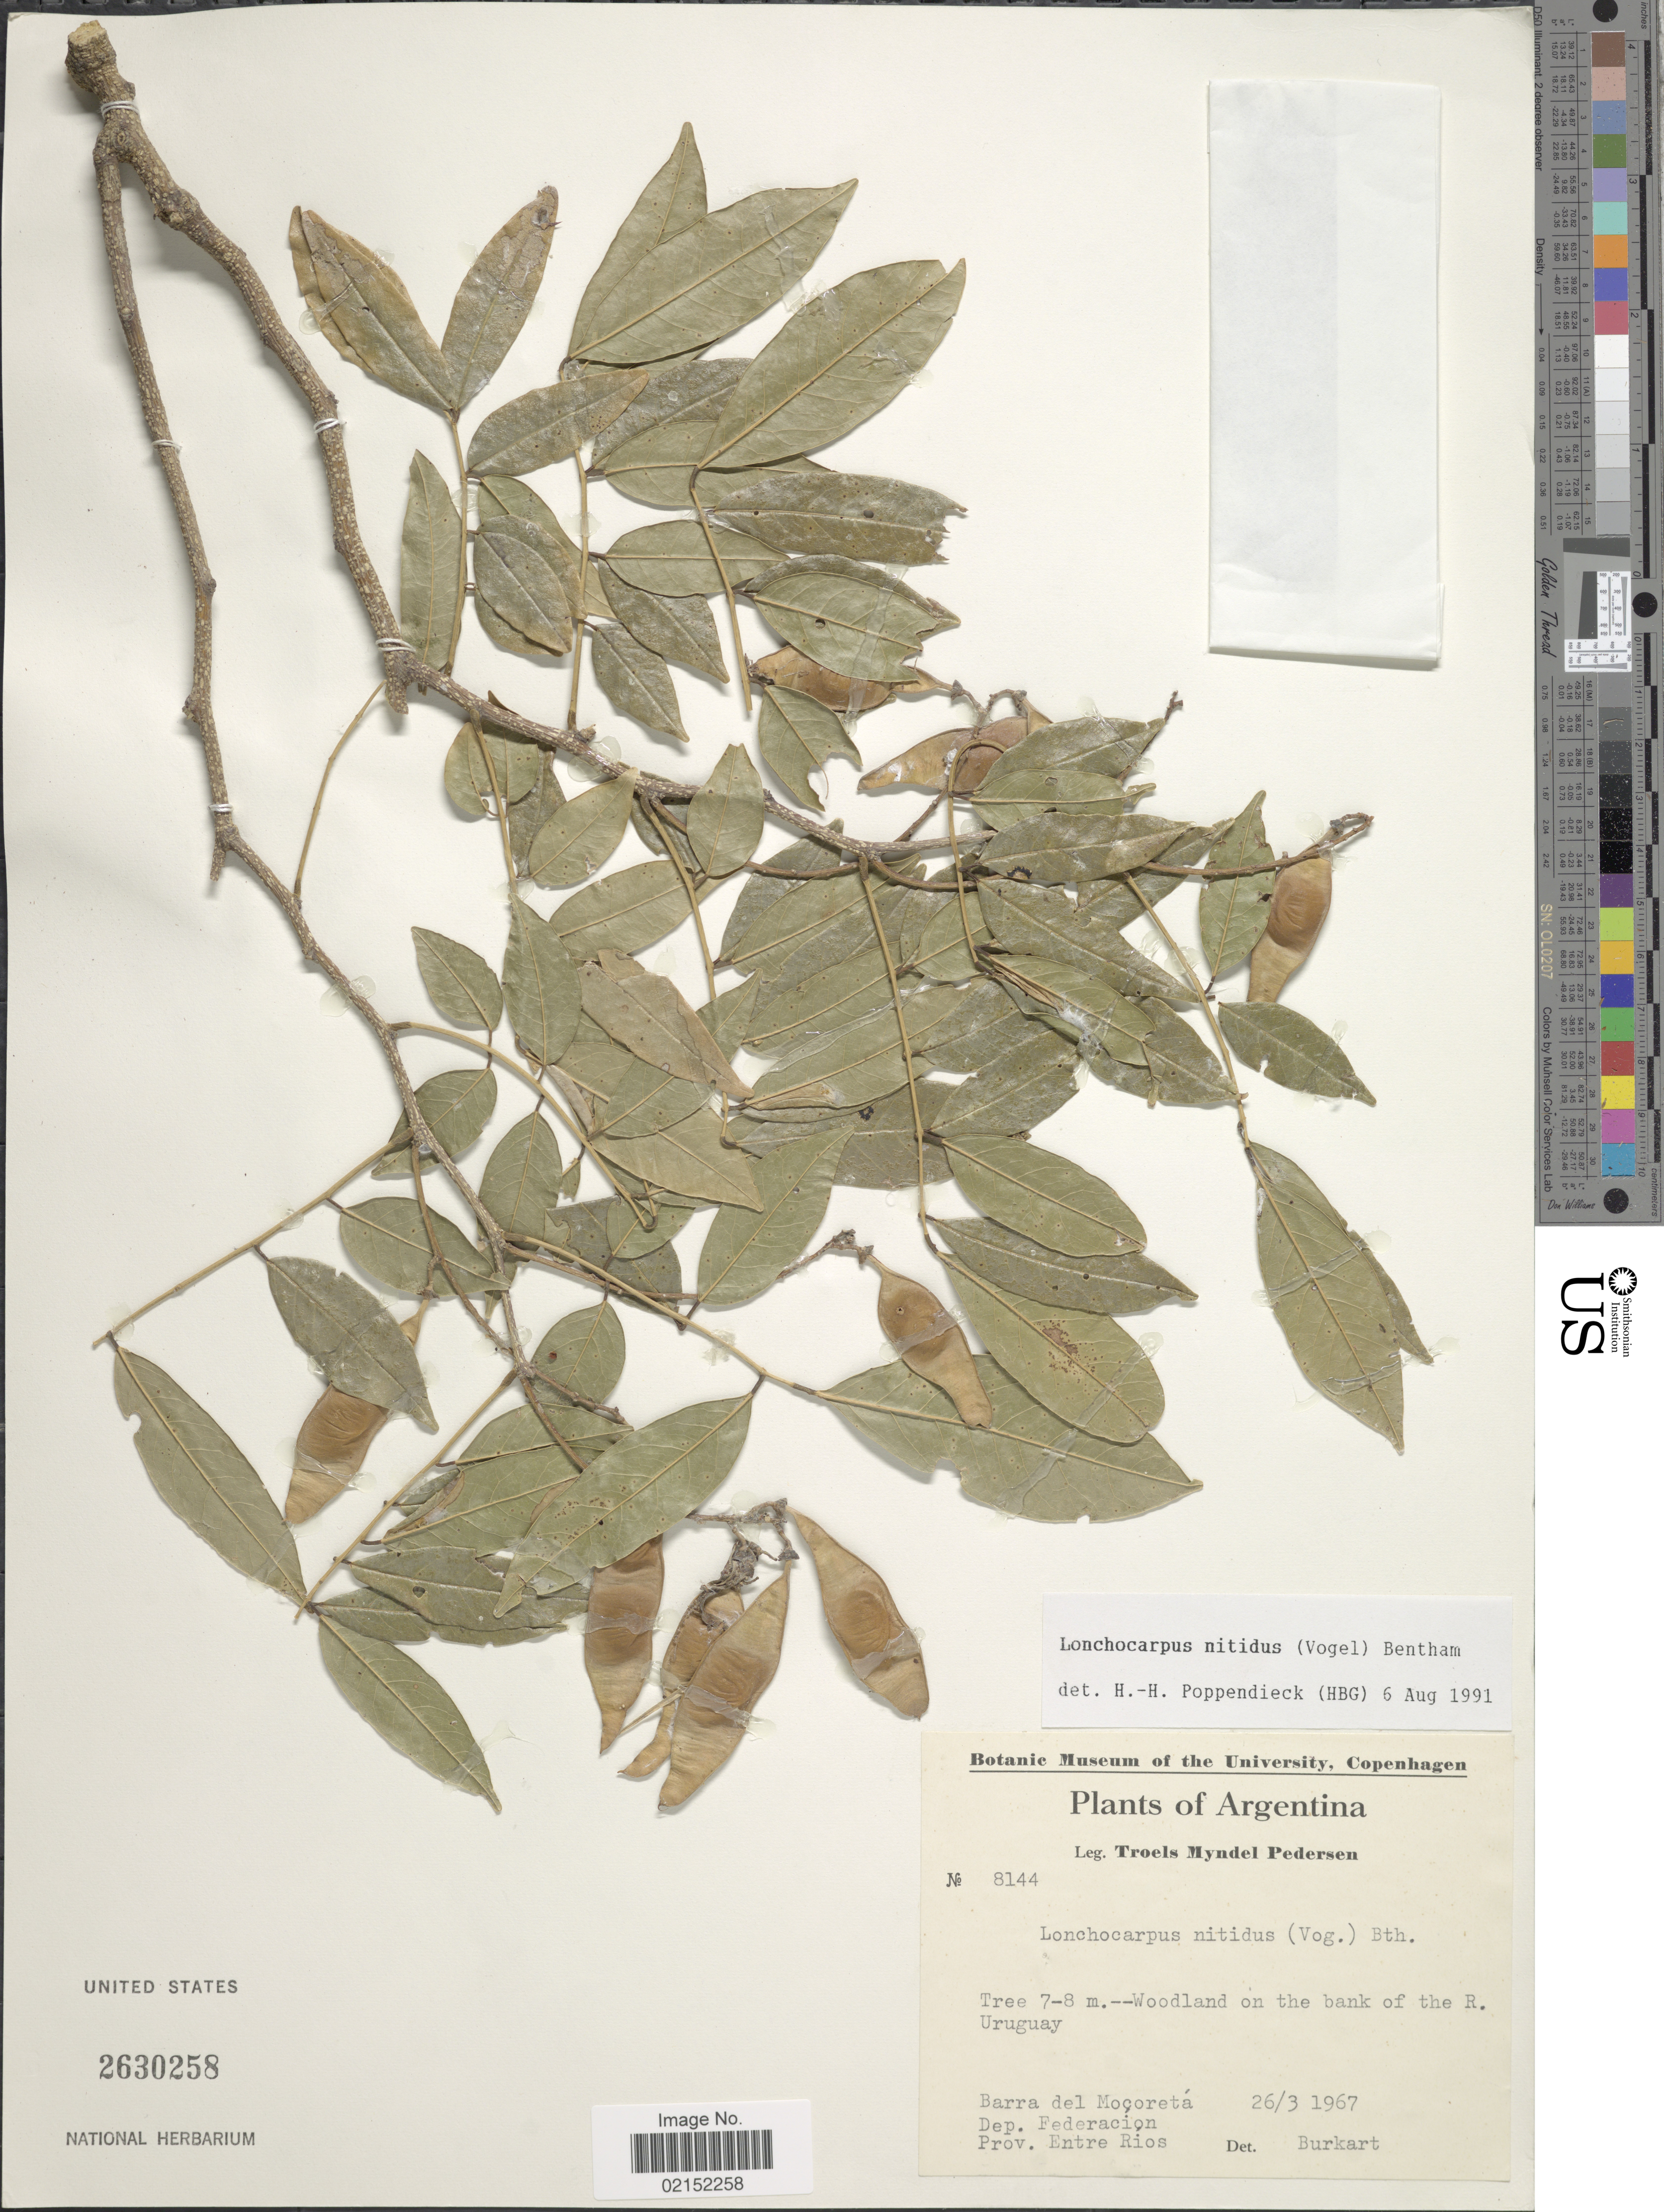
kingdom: Plantae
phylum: Tracheophyta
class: Magnoliopsida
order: Fabales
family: Fabaceae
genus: Lonchocarpus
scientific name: Lonchocarpus nitidus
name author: (Vogel) Benth.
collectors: T. Pederson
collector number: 8144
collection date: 1967-03-26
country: Argentina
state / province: Entre Rios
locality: Barra del Mocoreta, Dep. Federacion, Prov. Entre Rios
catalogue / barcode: US 2630258